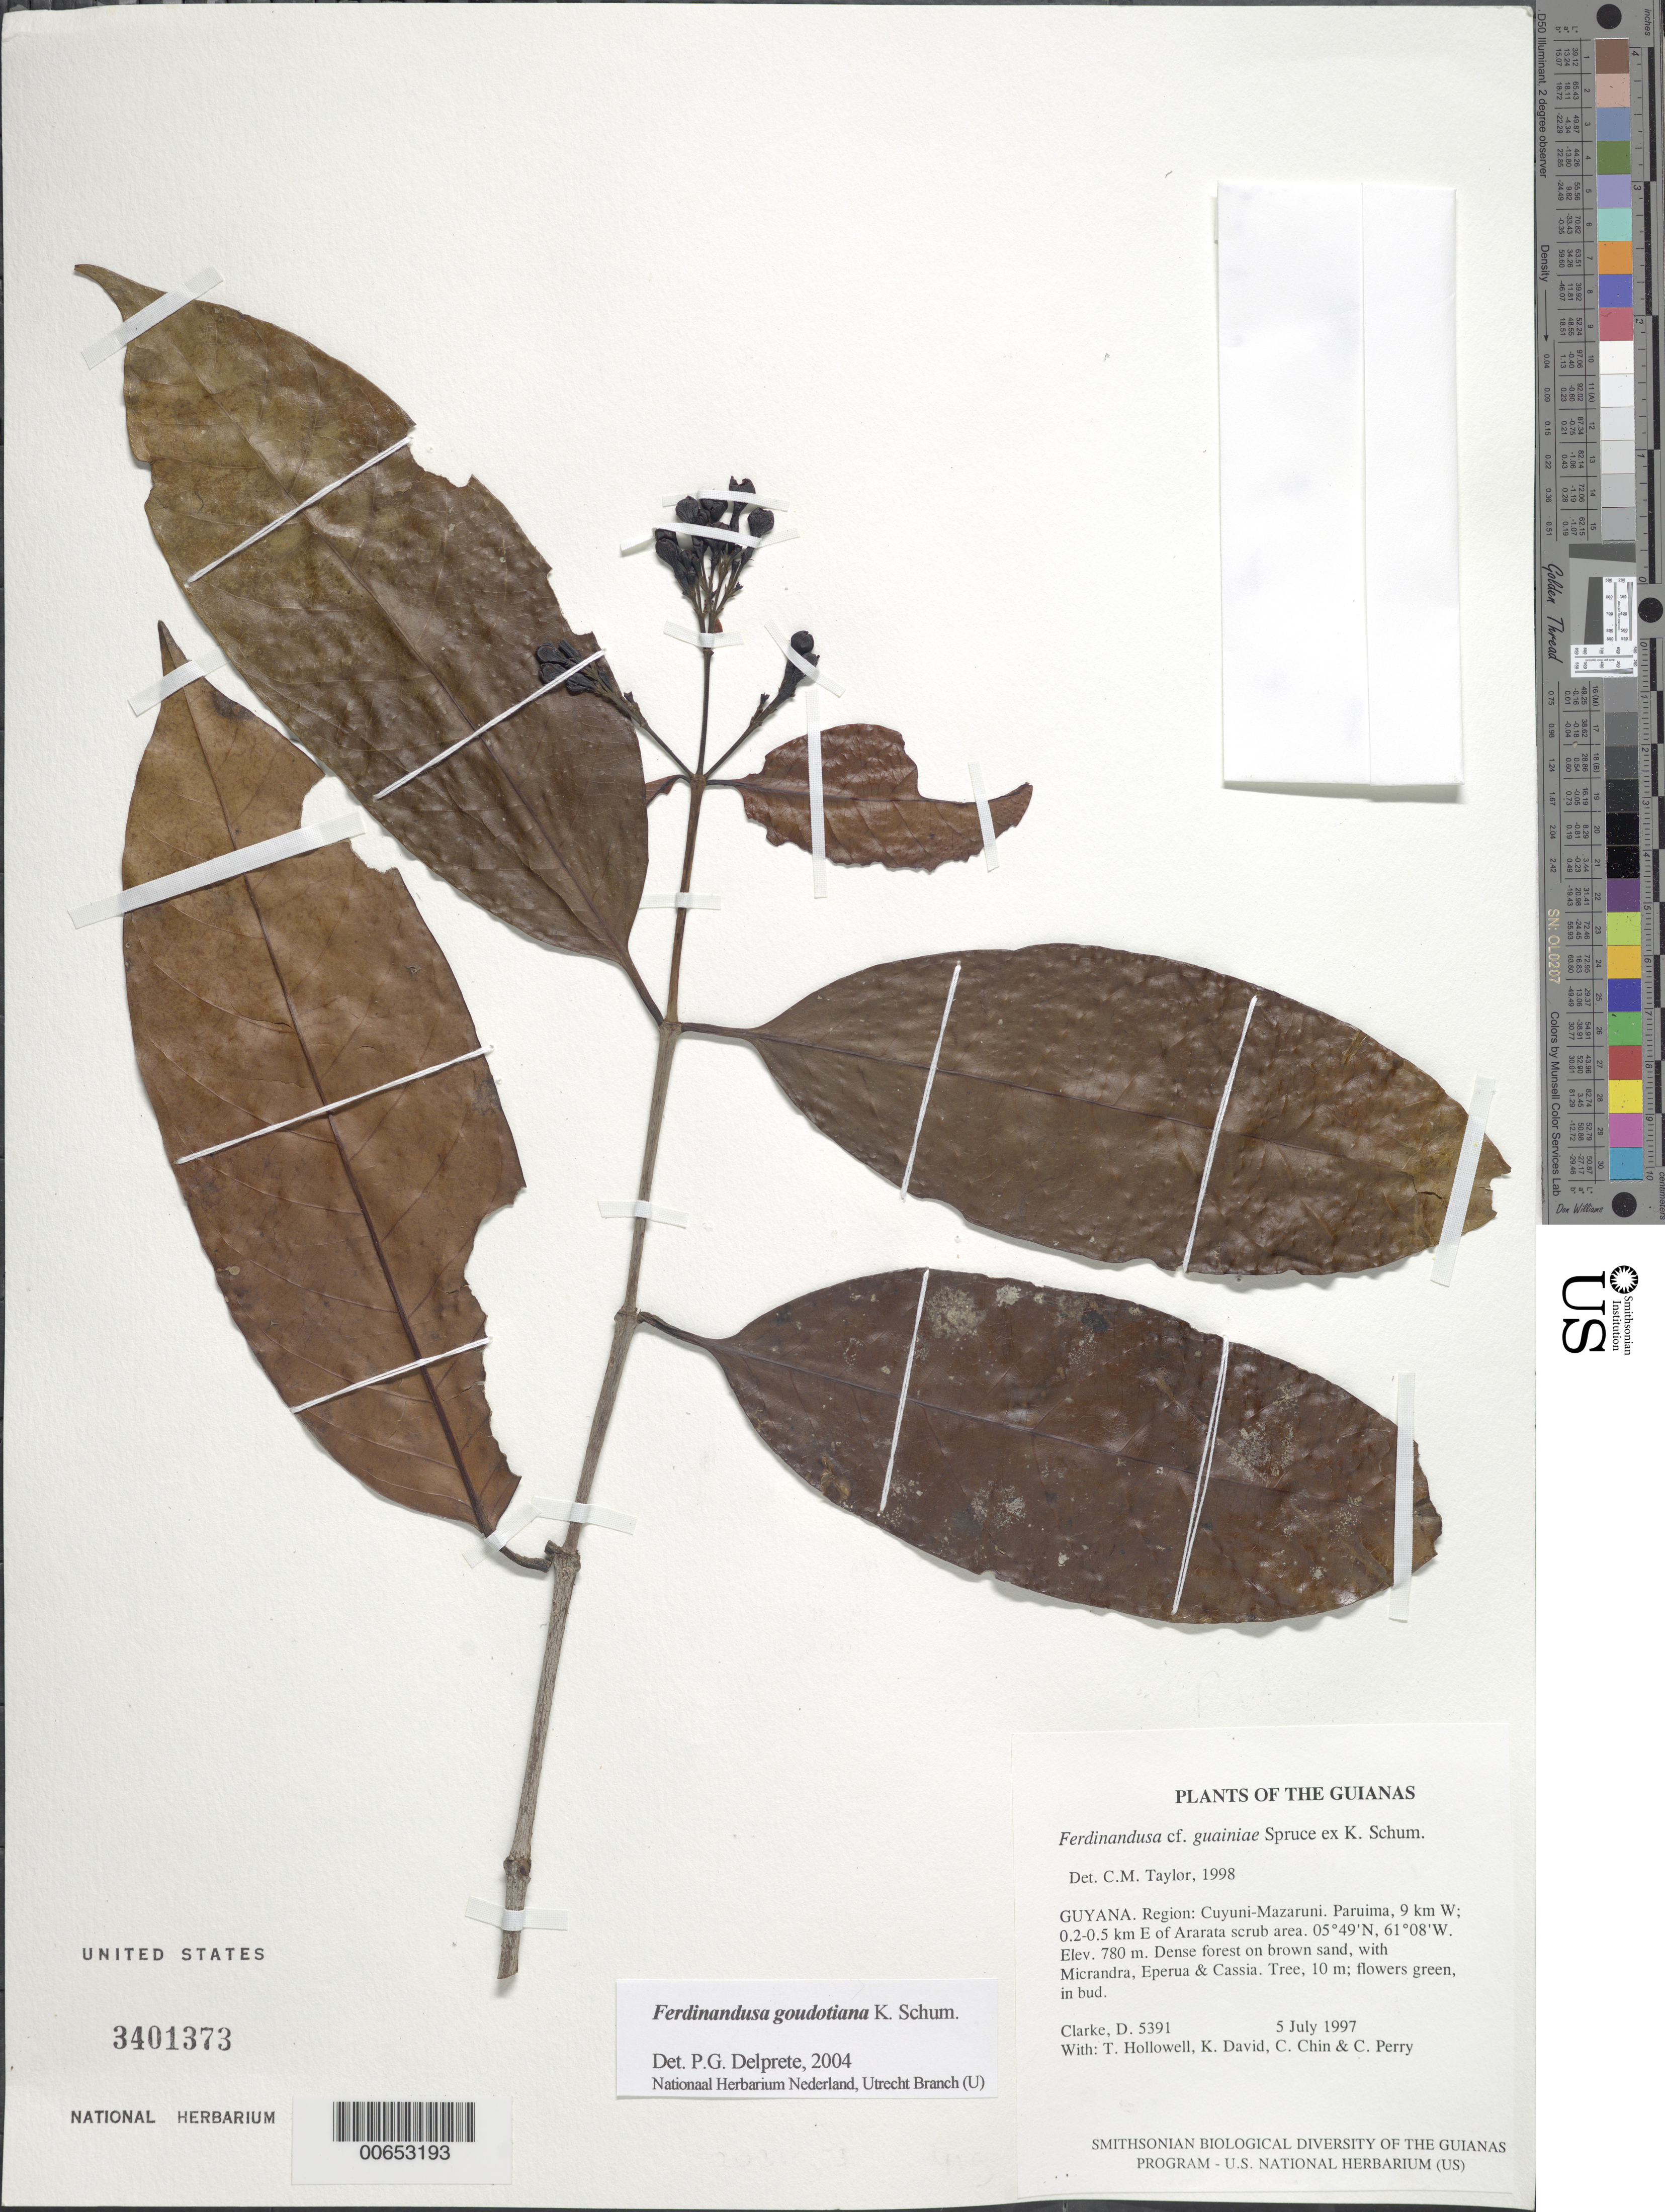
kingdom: Plantae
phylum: Tracheophyta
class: Magnoliopsida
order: Gentianales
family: Rubiaceae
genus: Ferdinandusa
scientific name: Ferdinandusa goudotiana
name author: K. Schum.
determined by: Delprete, P. G., Herb. de Guyane Cay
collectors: H. D. Clarke, T. Hollowell, K. David, C. Chin & C. Perry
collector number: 5391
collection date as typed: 5 July 1997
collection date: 1997-07-05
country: Guyana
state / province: Cuyuni-Mazaruni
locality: Paruima, 9 km W; 0.2-0.5 km E of Ararata scrub area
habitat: Dense forest on brown sand, with Micrandra, Eperua & Cassia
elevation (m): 780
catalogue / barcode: US 3401373